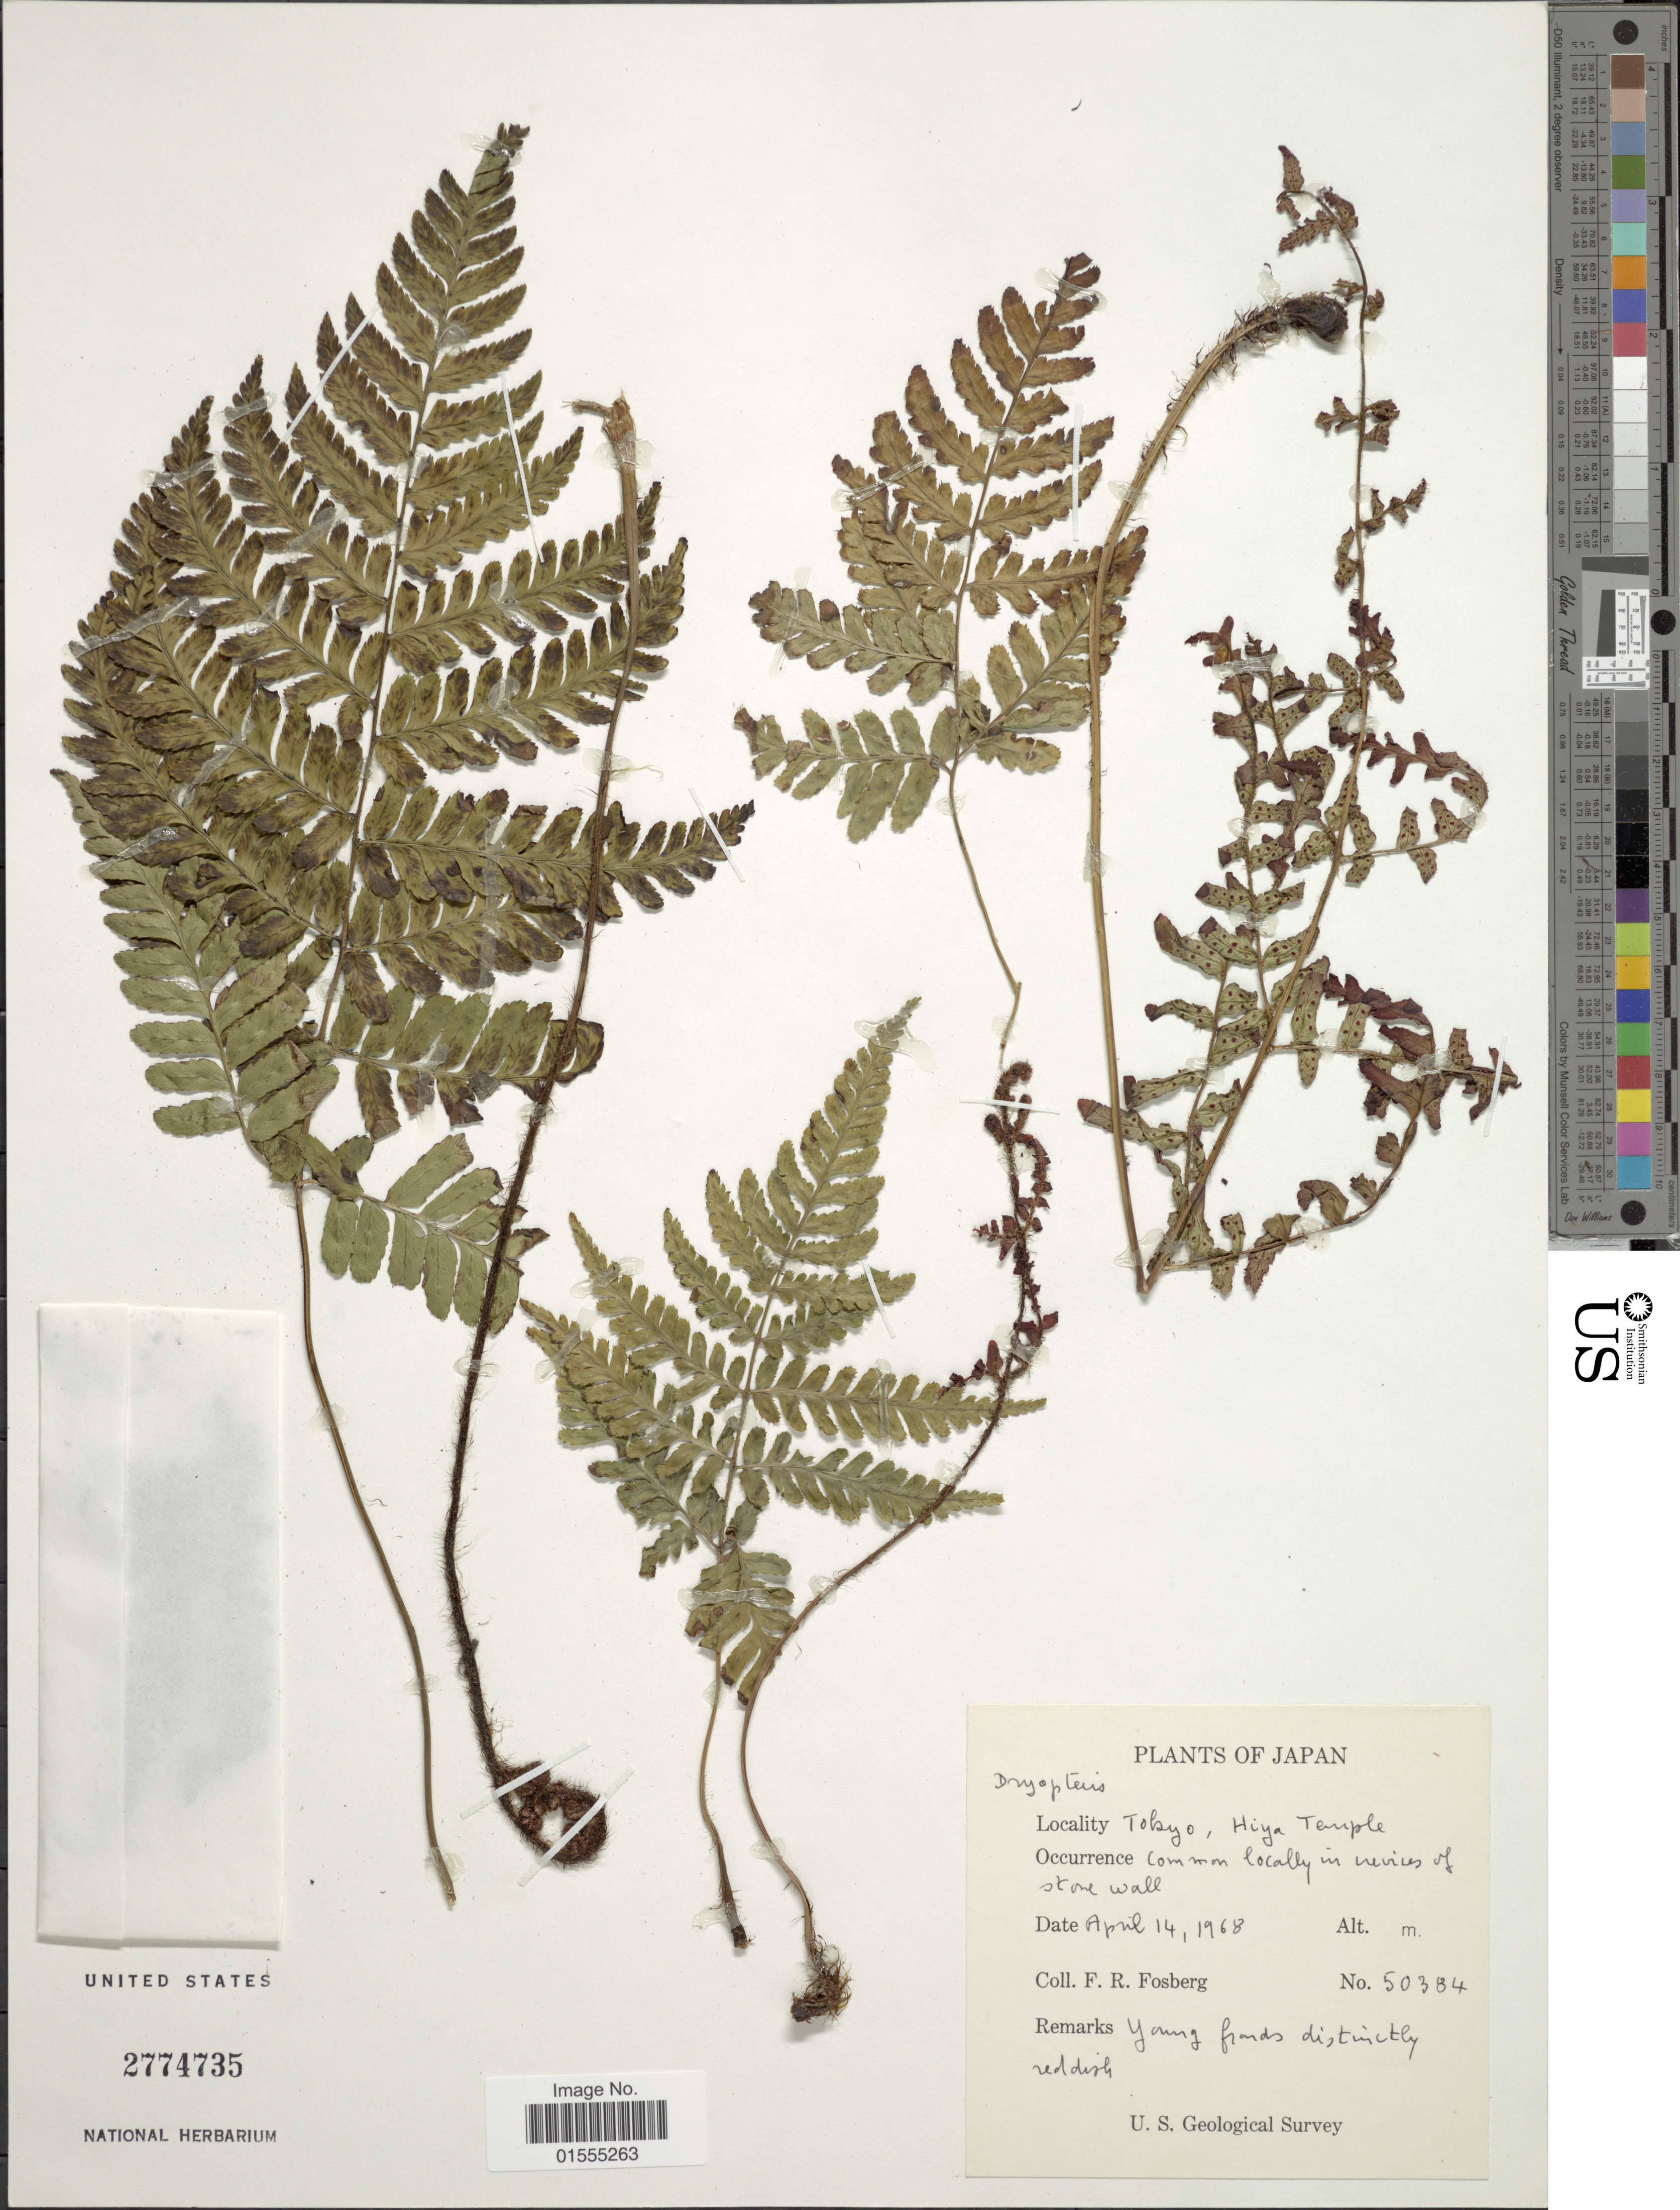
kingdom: Plantae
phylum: Tracheophyta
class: Polypodiopsida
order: Polypodiales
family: Dryopteridaceae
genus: Dryopteris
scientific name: Dryopteris sp.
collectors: F. R. Fosberg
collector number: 50384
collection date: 1968-04-14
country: Japan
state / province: Tokyo, Federal City of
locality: Tokyo, Hiya Temple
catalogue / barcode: US 2774735